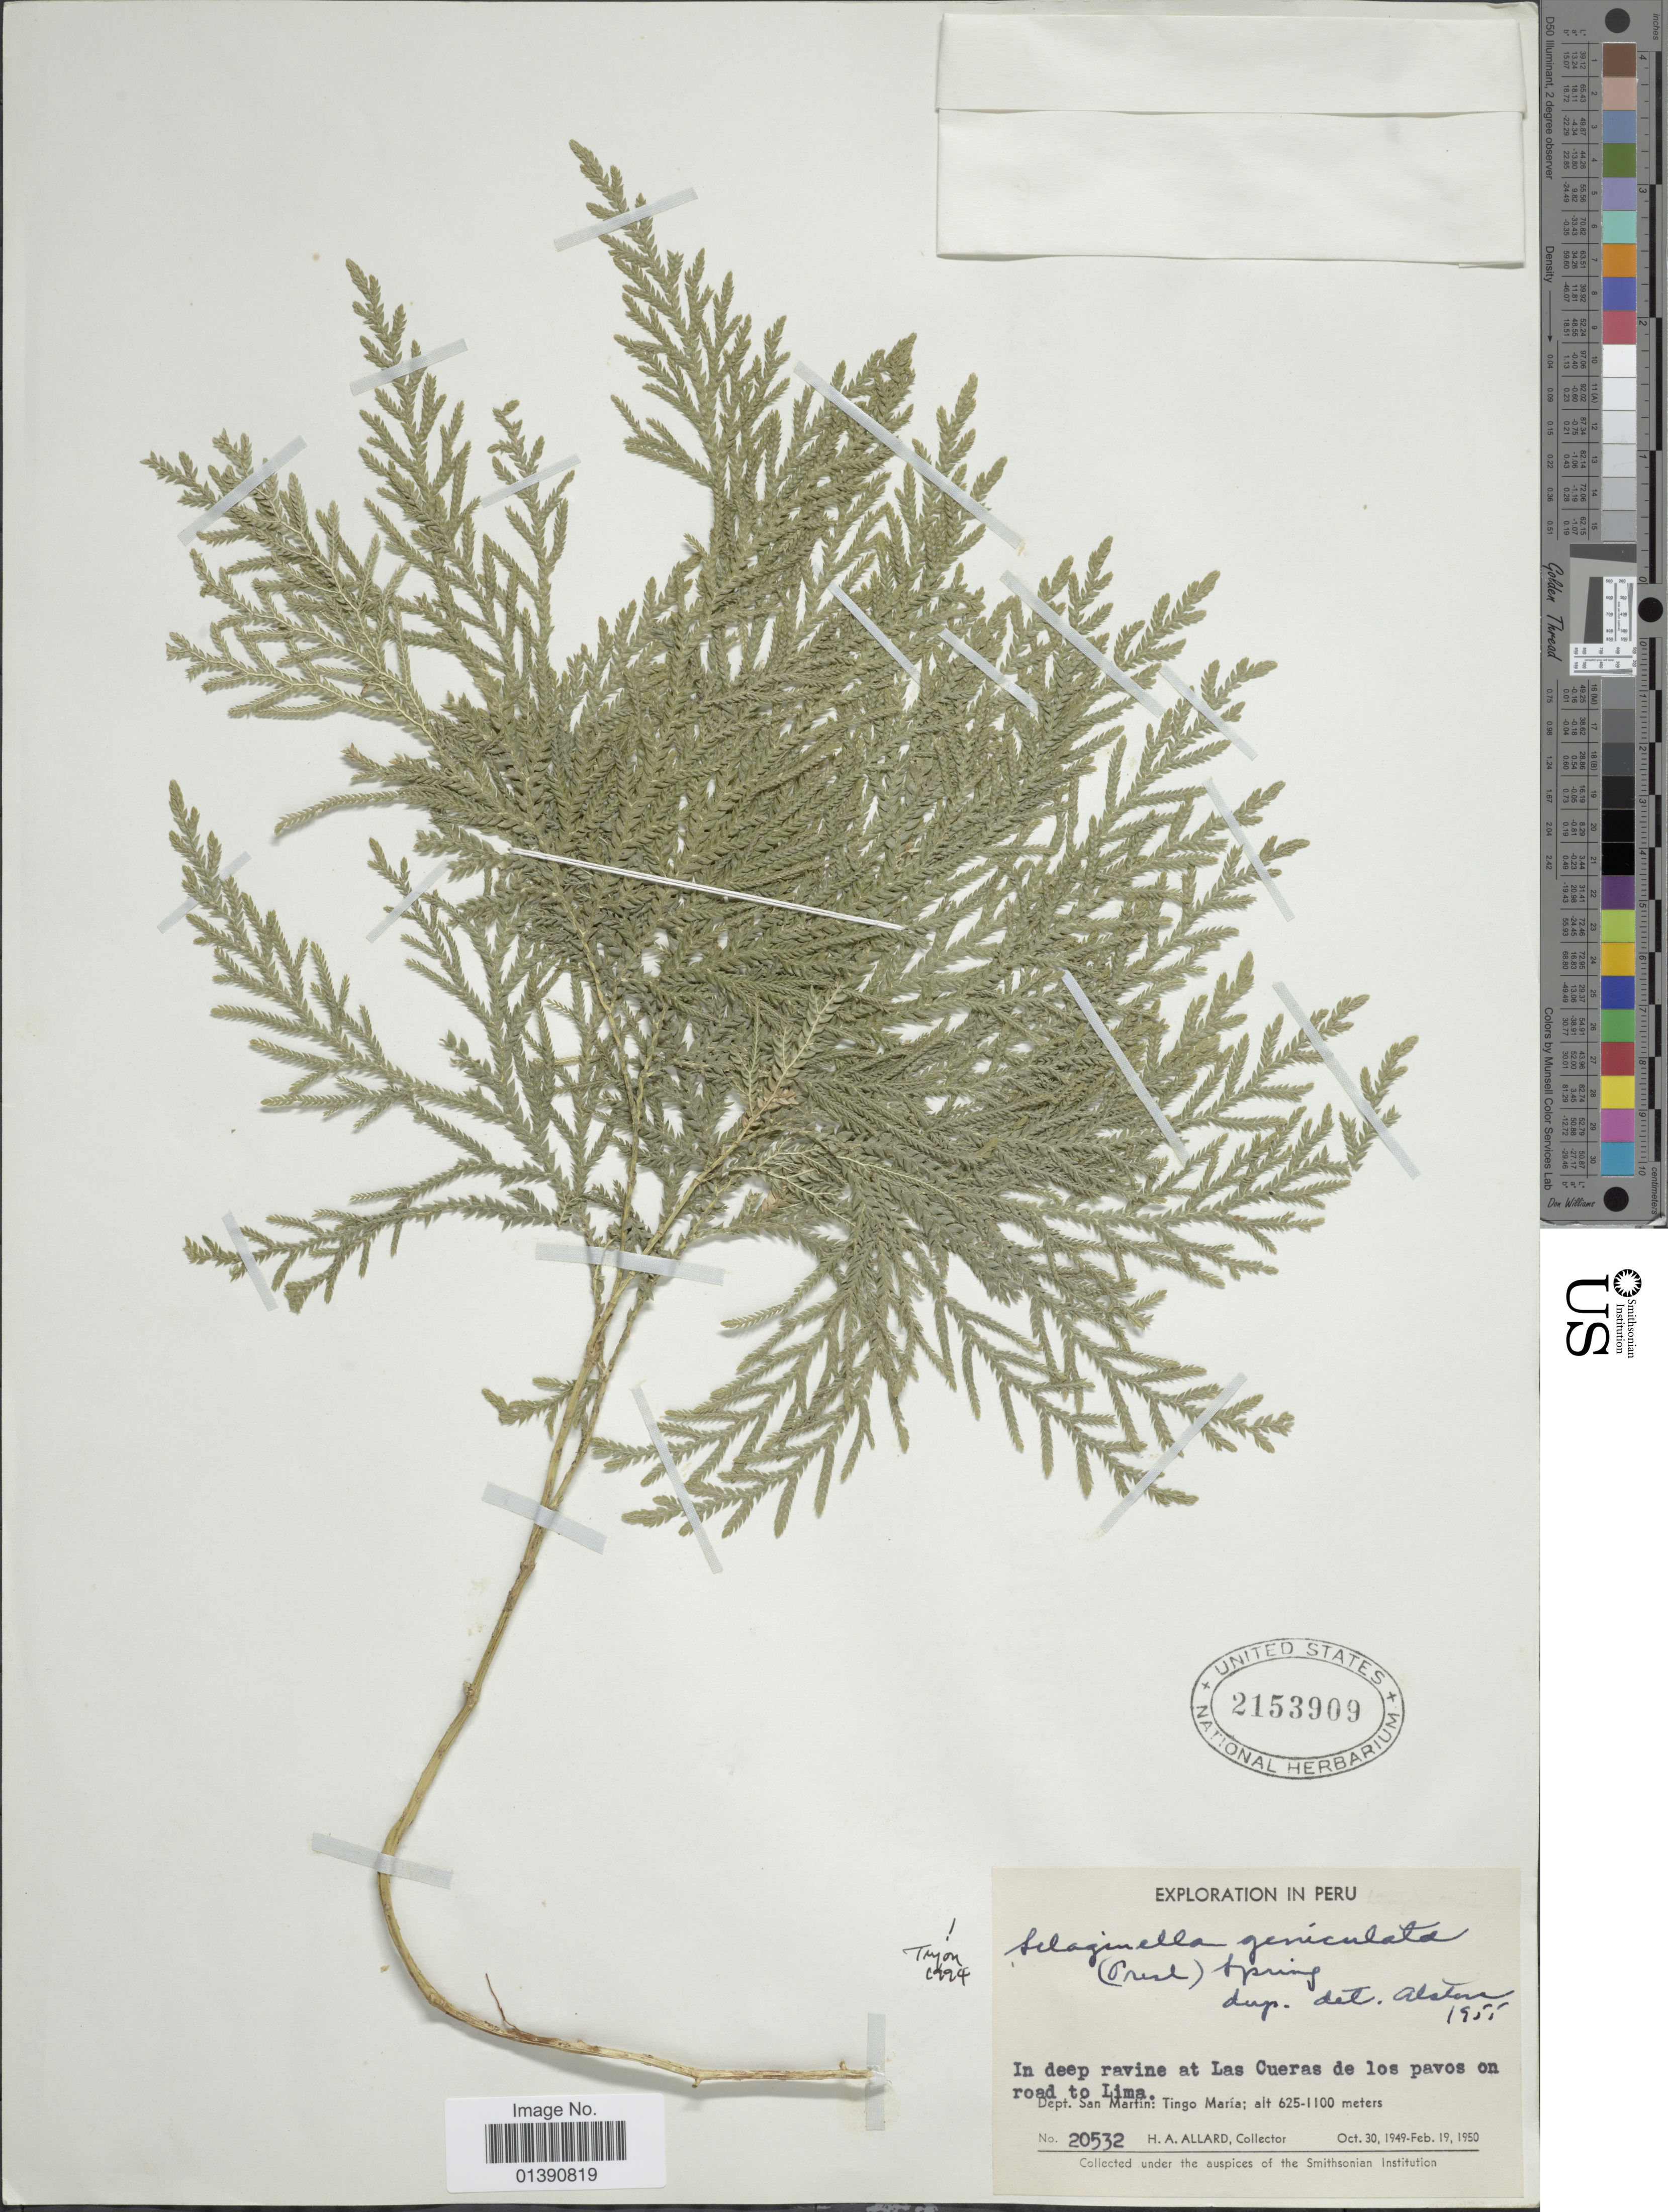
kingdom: Plantae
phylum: Tracheophyta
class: Lycopodiopsida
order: Selaginellales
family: Selaginellaceae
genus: Selaginella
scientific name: Selaginella geniculata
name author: (C. Presl) Spring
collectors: H. A. Allard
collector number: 20532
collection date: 1949-10-30/1950-02-19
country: Peru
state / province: San Martín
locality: In deep ravine at Las Cueras de los pavos on road to Lima, Tingo María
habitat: in deep ravine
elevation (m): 625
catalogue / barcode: US 2153909